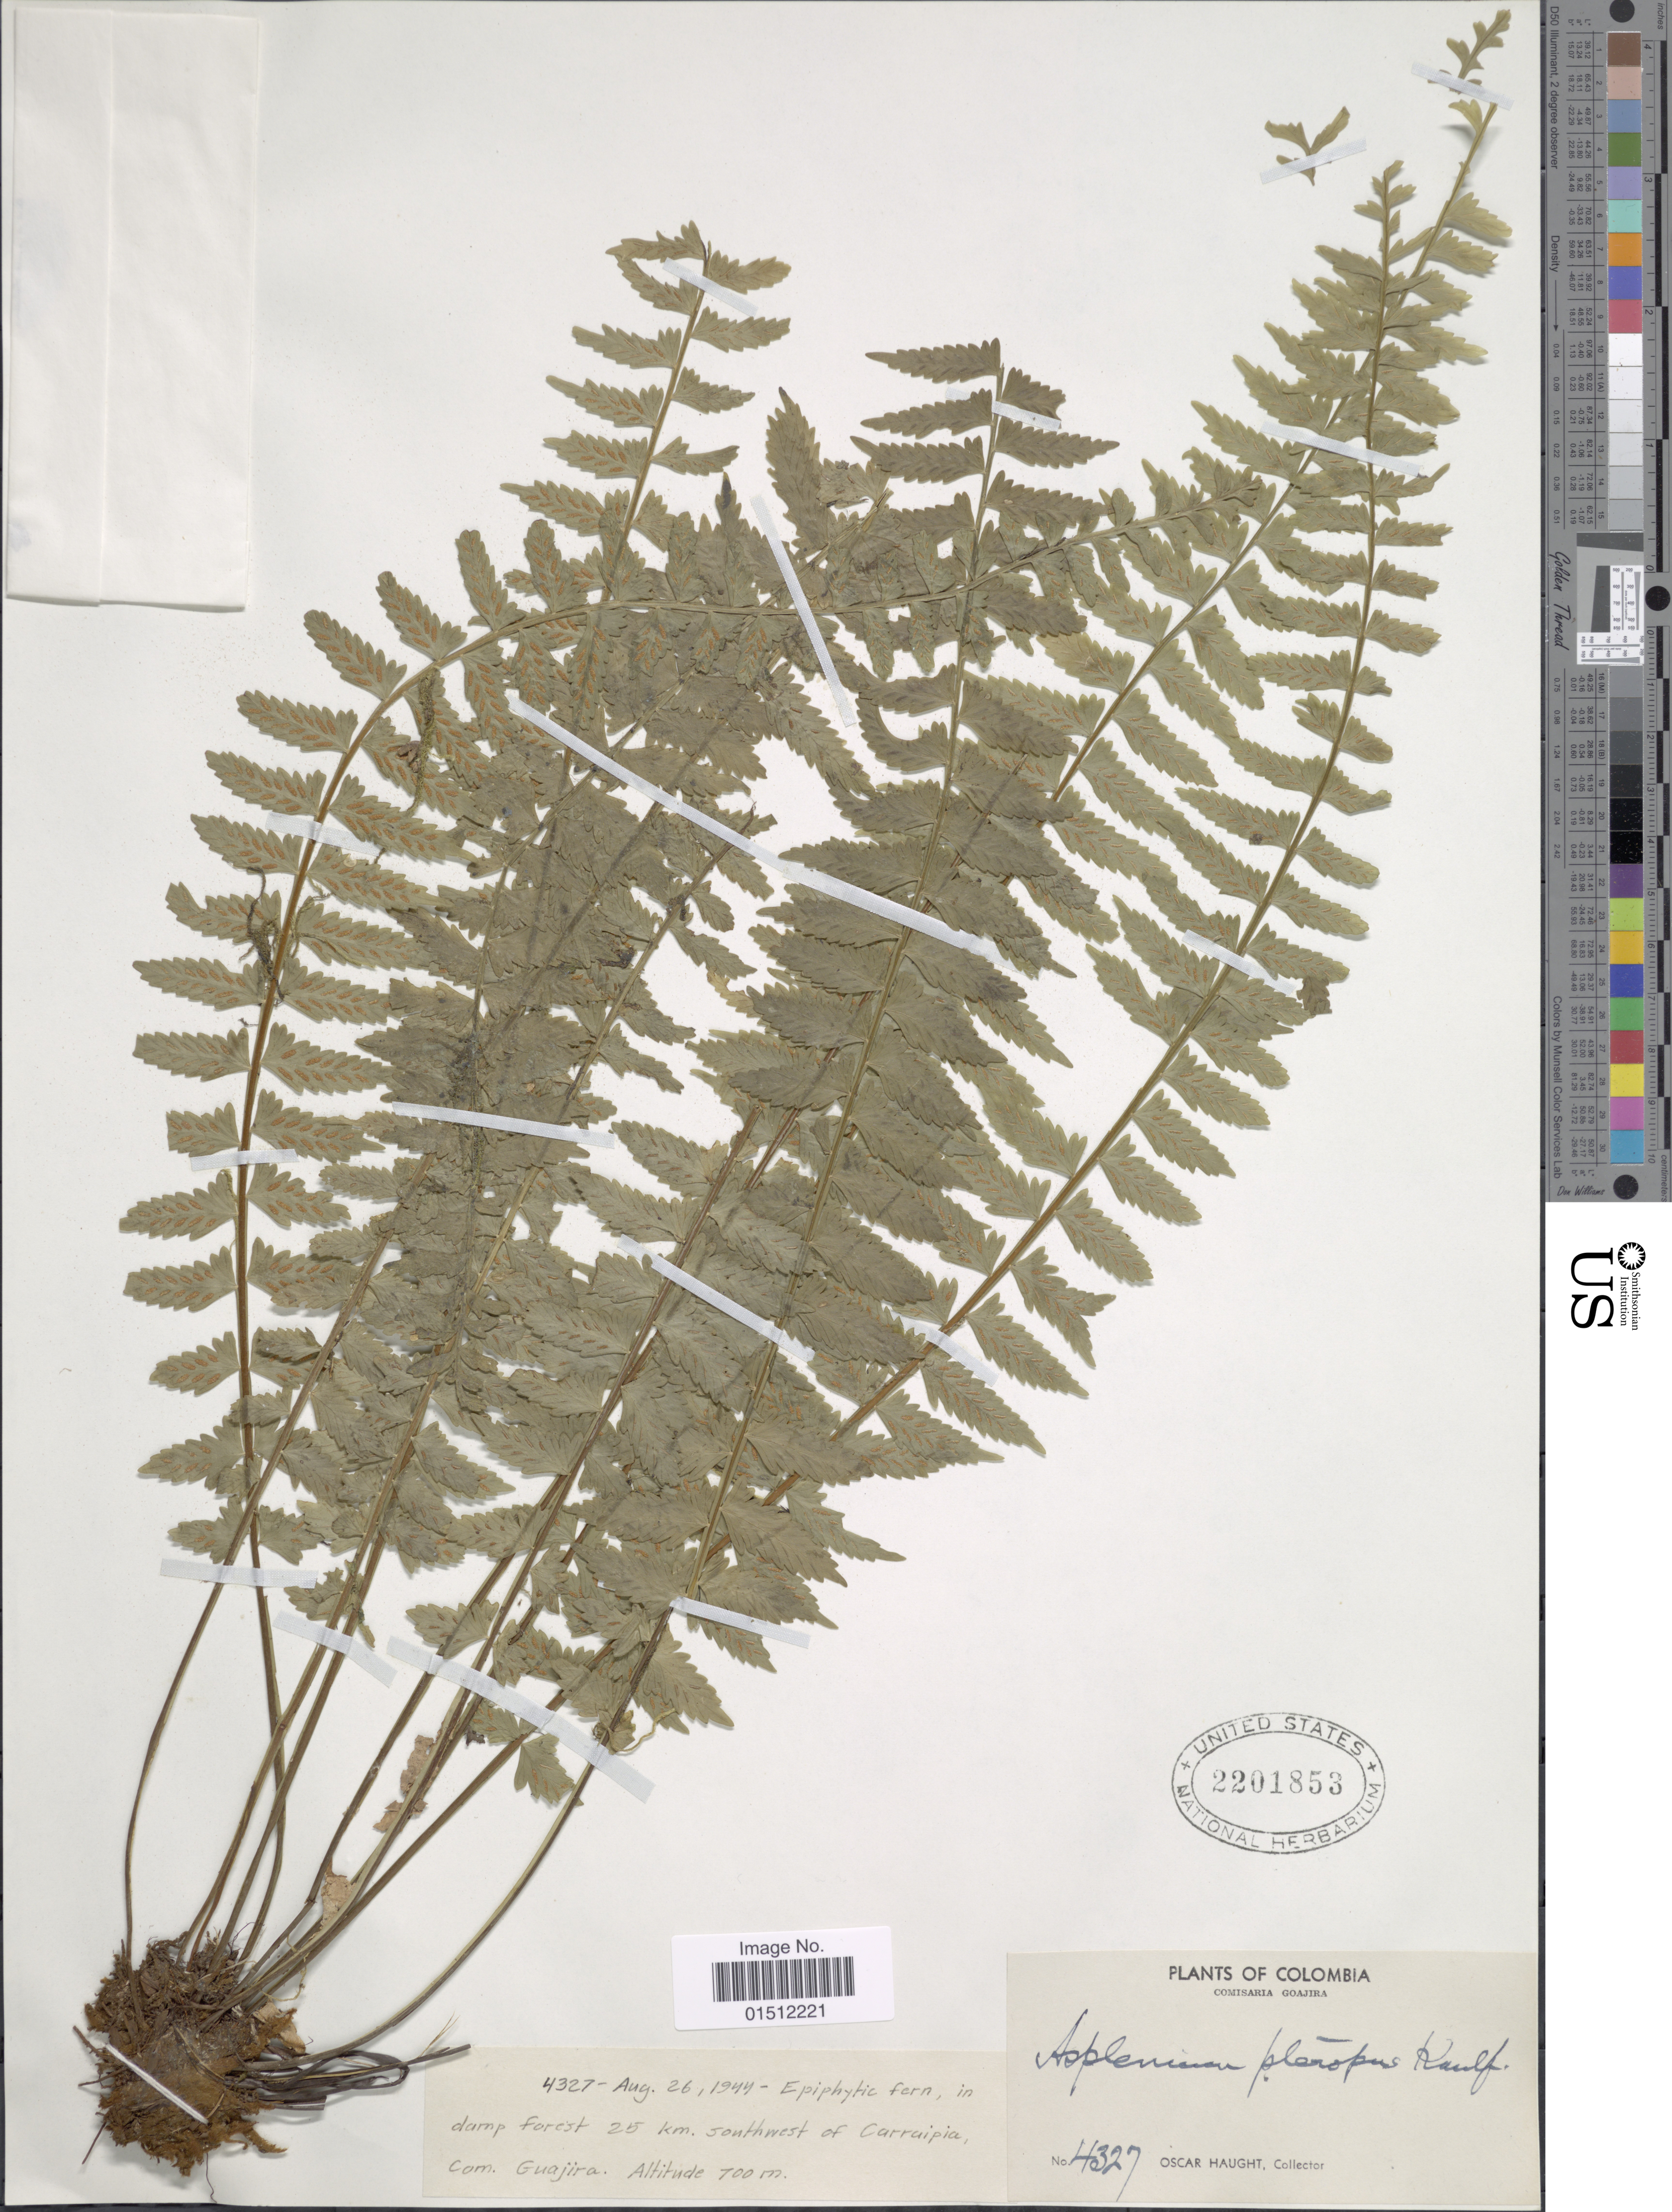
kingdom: Plantae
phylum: Tracheophyta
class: Polypodiopsida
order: Polypodiales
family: Aspleniaceae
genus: Asplenium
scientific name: Asplenium pteropus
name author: Kaulf.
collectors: O. L. Haught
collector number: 4327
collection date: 1944-08-26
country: Colombia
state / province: La Guajira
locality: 25 km. southwest of Carraipia, Com. Guajira.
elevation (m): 700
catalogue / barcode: US 2201853